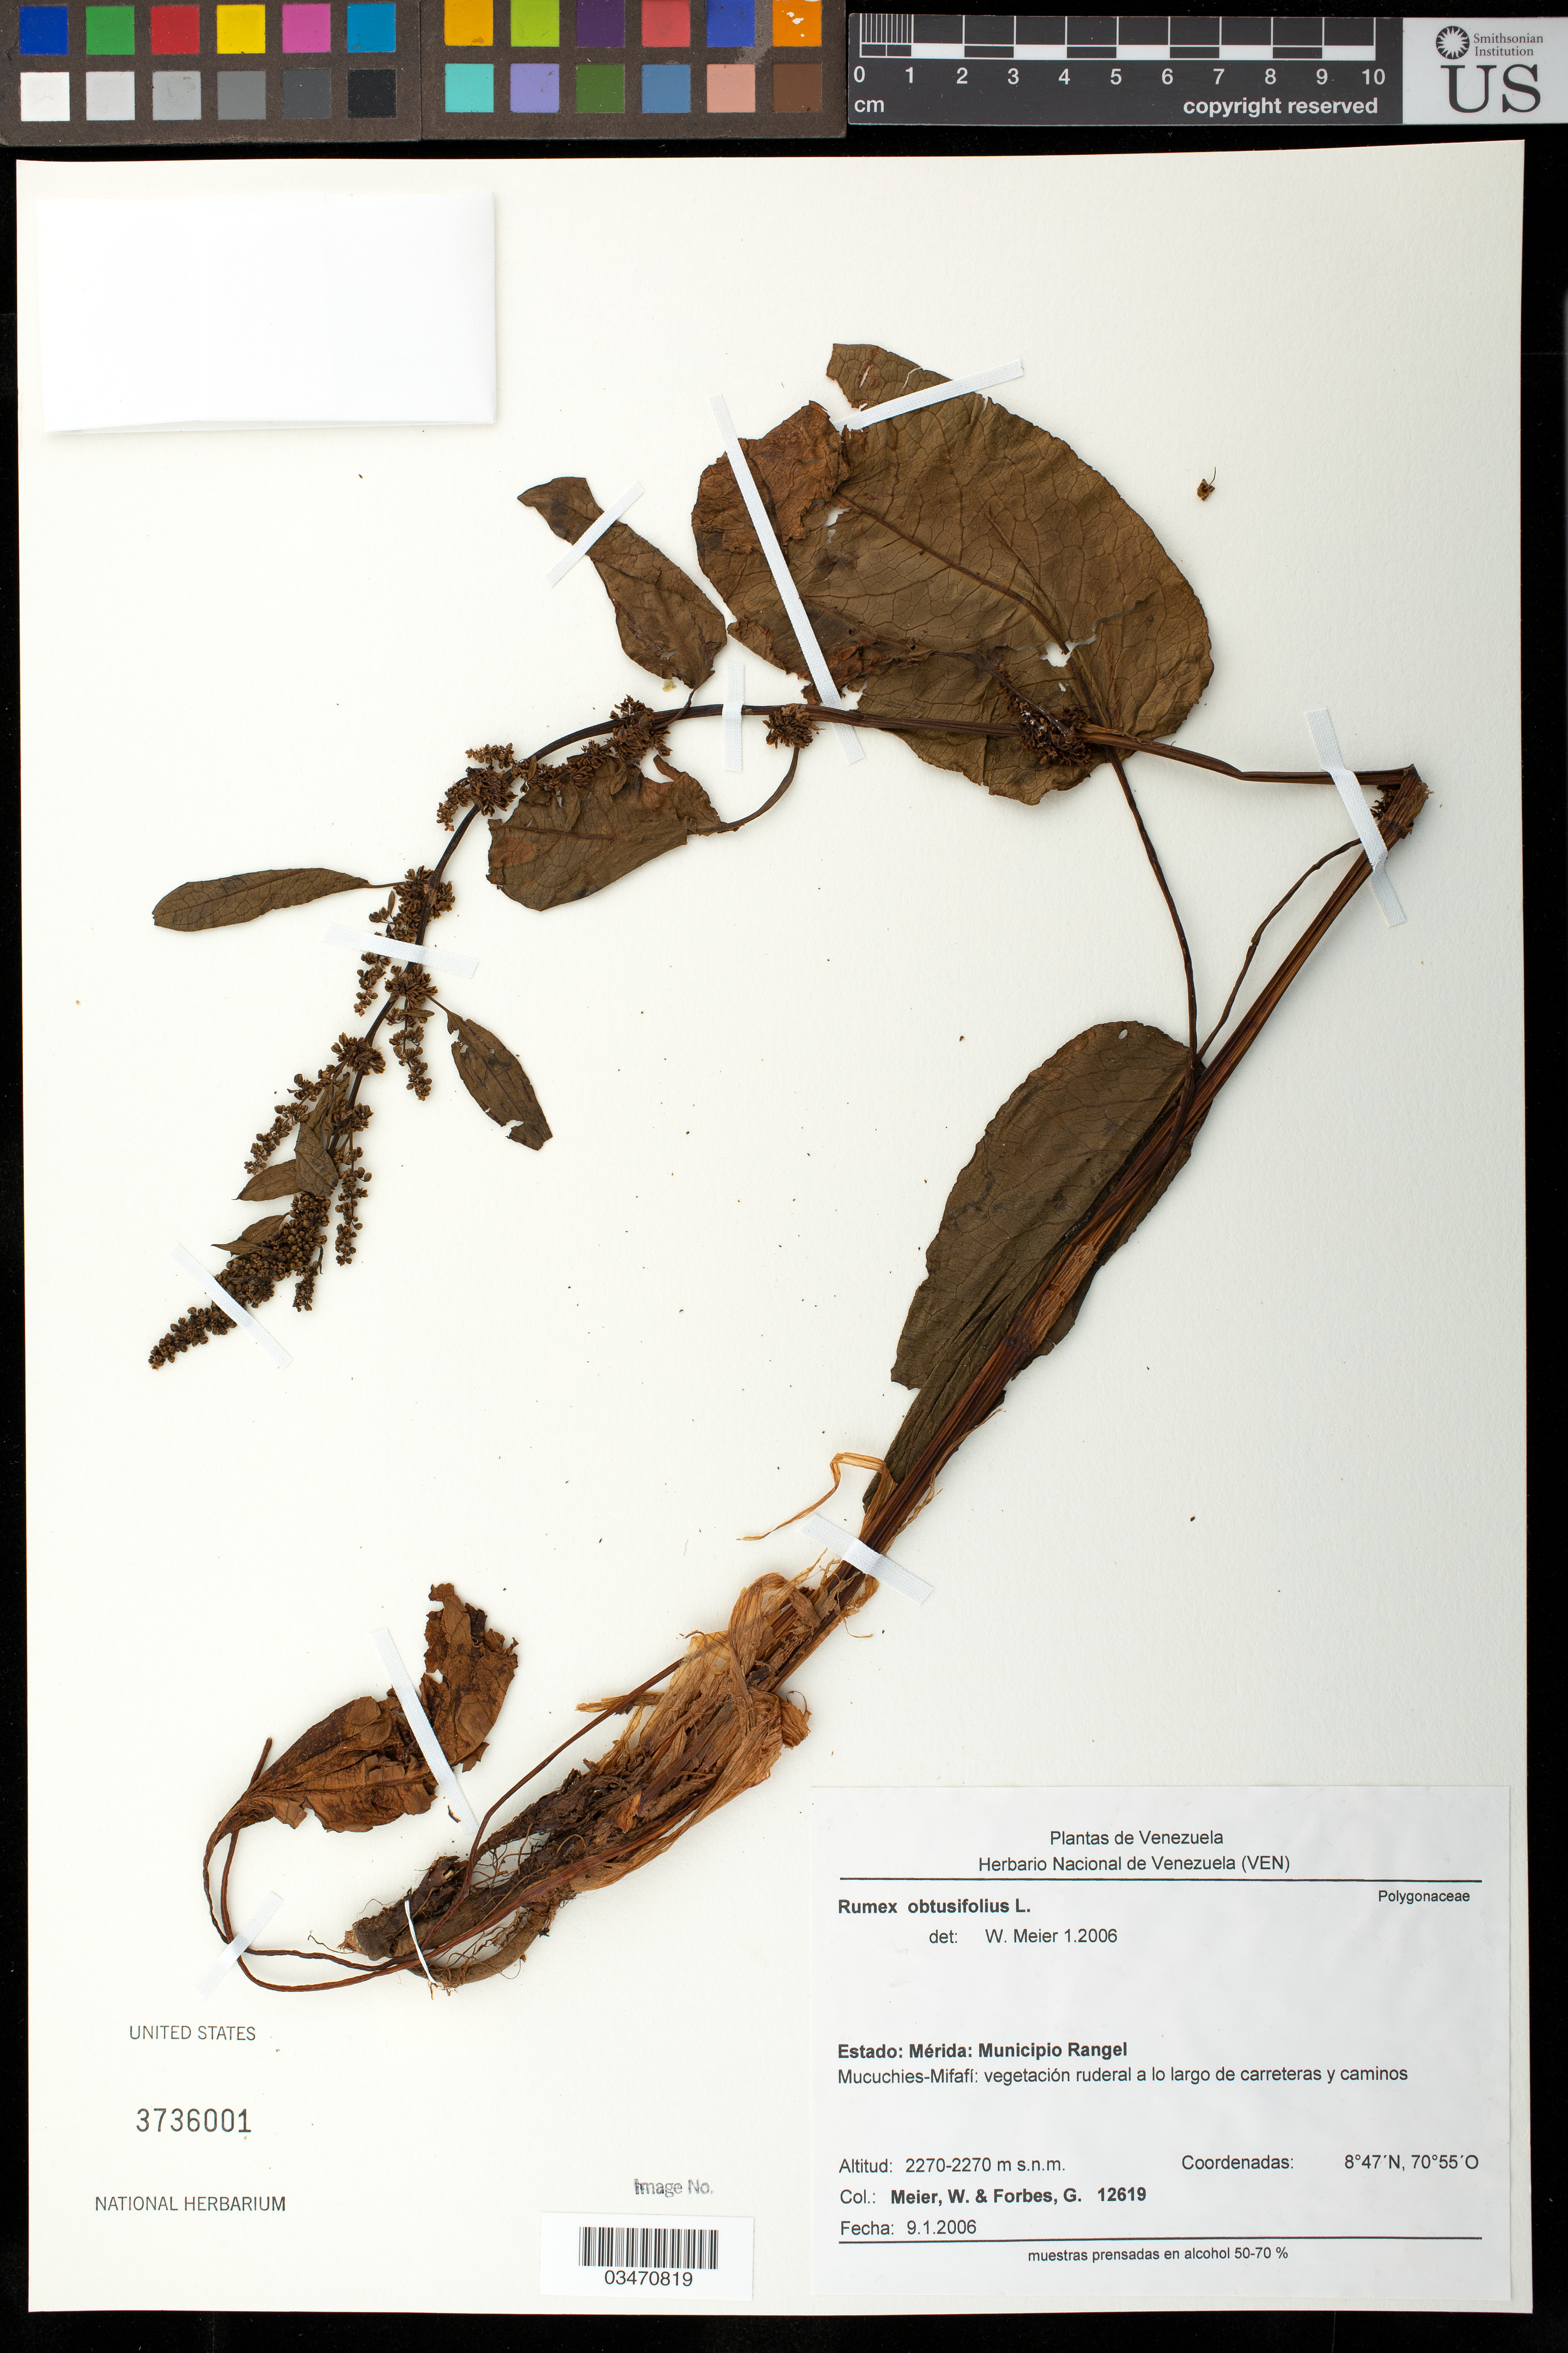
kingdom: Plantae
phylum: Tracheophyta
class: Magnoliopsida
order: Caryophyllales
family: Polygonaceae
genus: Rumex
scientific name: Rumex obtusifolius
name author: L.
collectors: W. Meier & G. Forbes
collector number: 12619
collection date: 2006-01-09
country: Venezuela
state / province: Mérida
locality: Municipio Rangel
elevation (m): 2270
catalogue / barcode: US 3736001